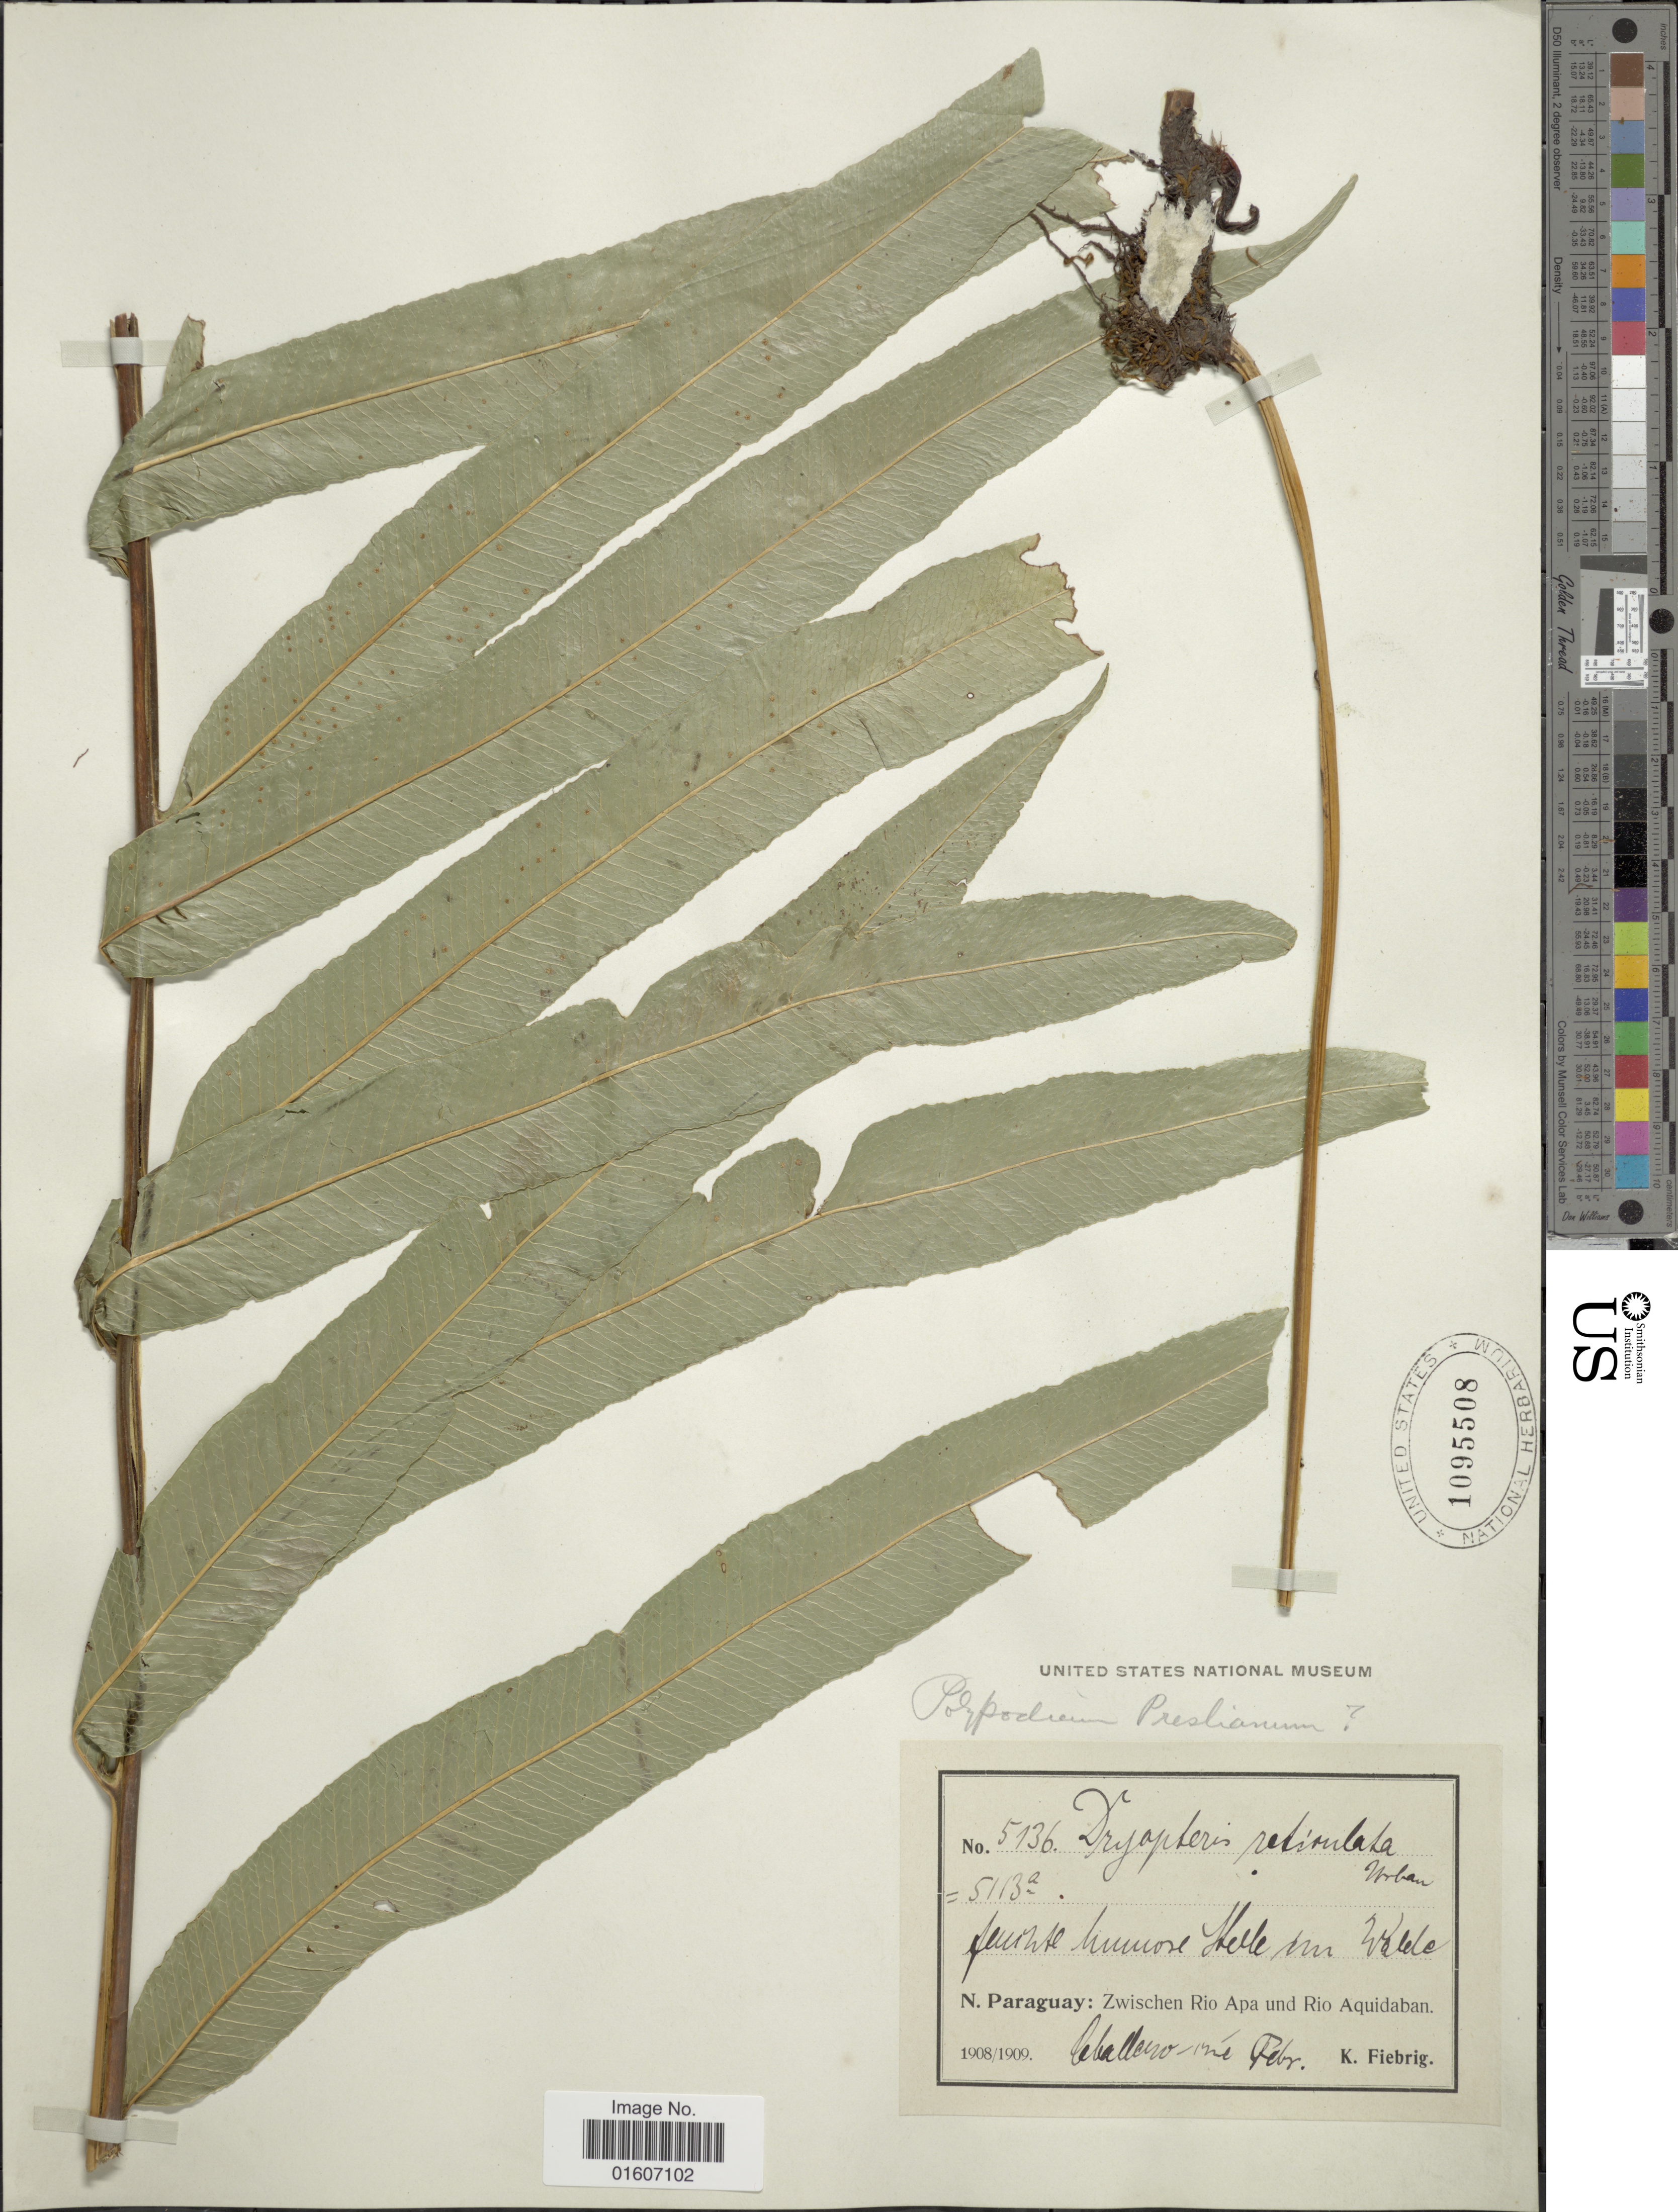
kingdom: Plantae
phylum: Tracheophyta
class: Polypodiopsida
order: Polypodiales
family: Polypodiaceae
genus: Serpocaulon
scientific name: Serpocaulon triseriale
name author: (Sw.) A.R. Sm.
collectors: K. Fiebrig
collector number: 5136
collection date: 1908-02/1909-02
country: Paraguay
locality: N Paraguay: Zwischen Rio Apa und Rio Aquidaban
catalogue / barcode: US 1095508